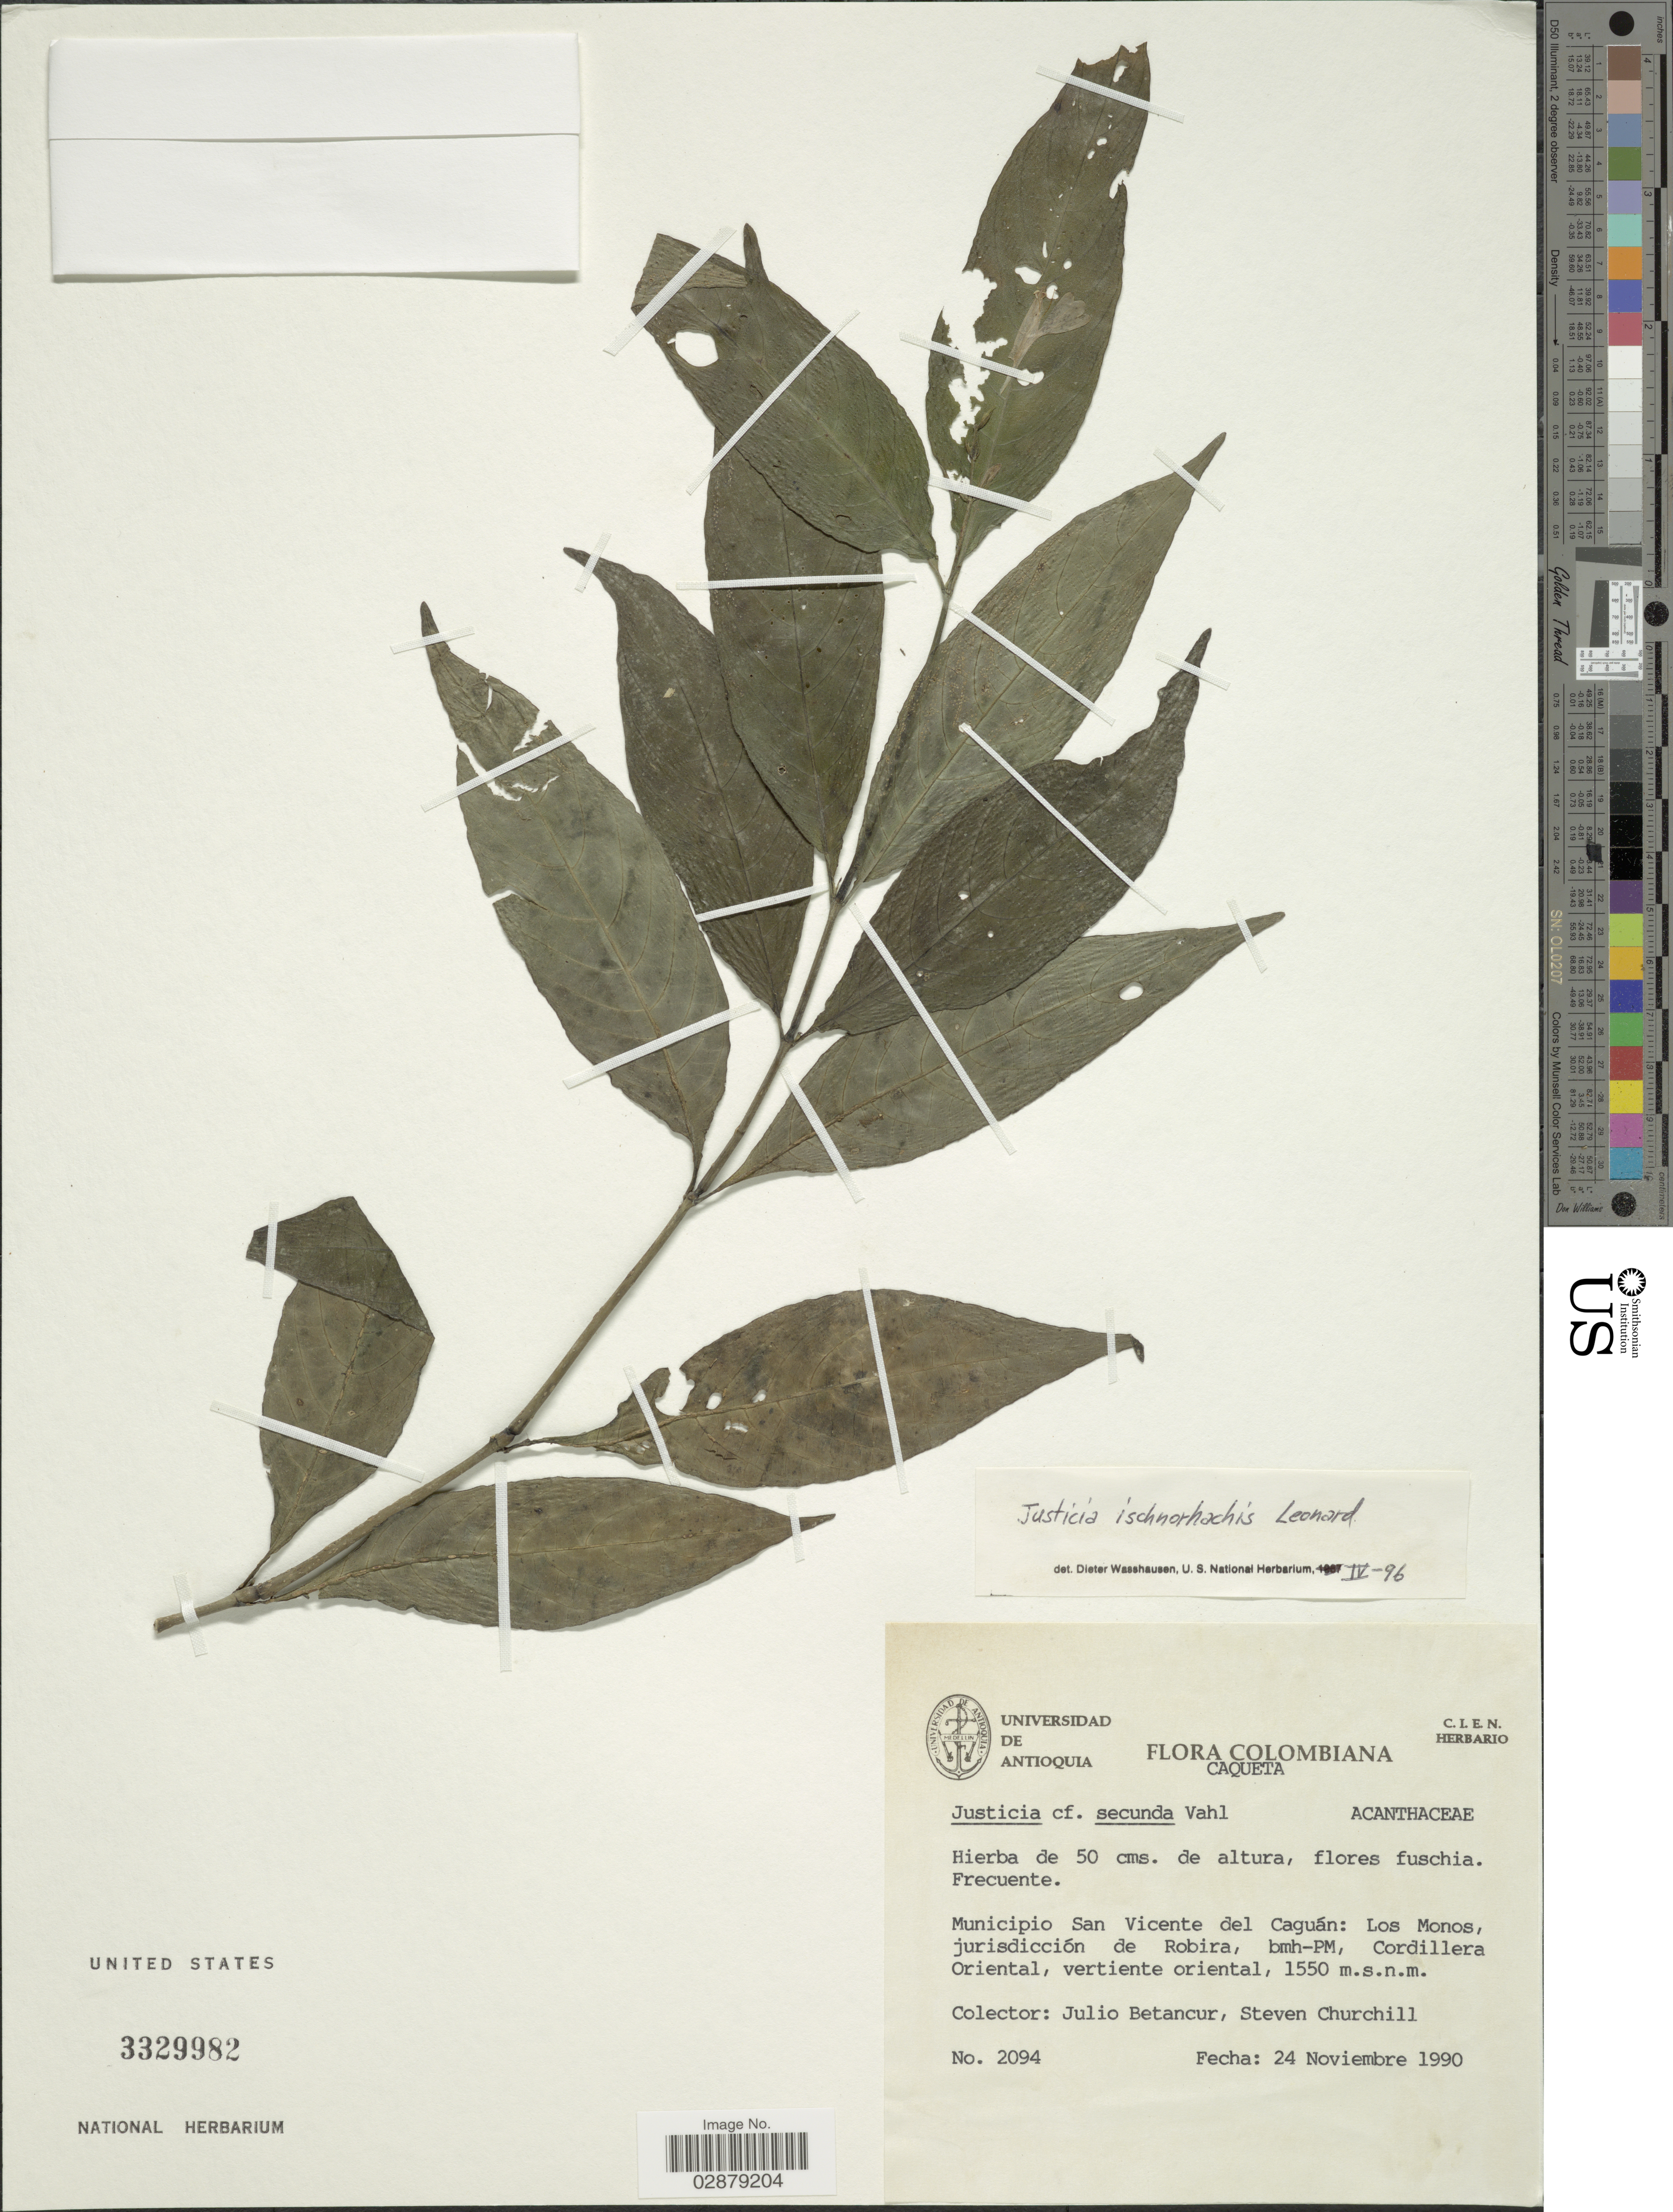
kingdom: Plantae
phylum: Tracheophyta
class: Magnoliopsida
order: Lamiales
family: Acanthaceae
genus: Justicia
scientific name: Justicia ischnorhachis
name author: Leonard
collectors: J. Betancur & S. Churchill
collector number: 2094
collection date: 1990-11-24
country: Colombia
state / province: Caquetá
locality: Municipio San Vicente del Caguán: Los Monos, jurisdicción de Robira, bmh-PM, Cordillera Oriental.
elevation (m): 1550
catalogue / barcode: US 3329982